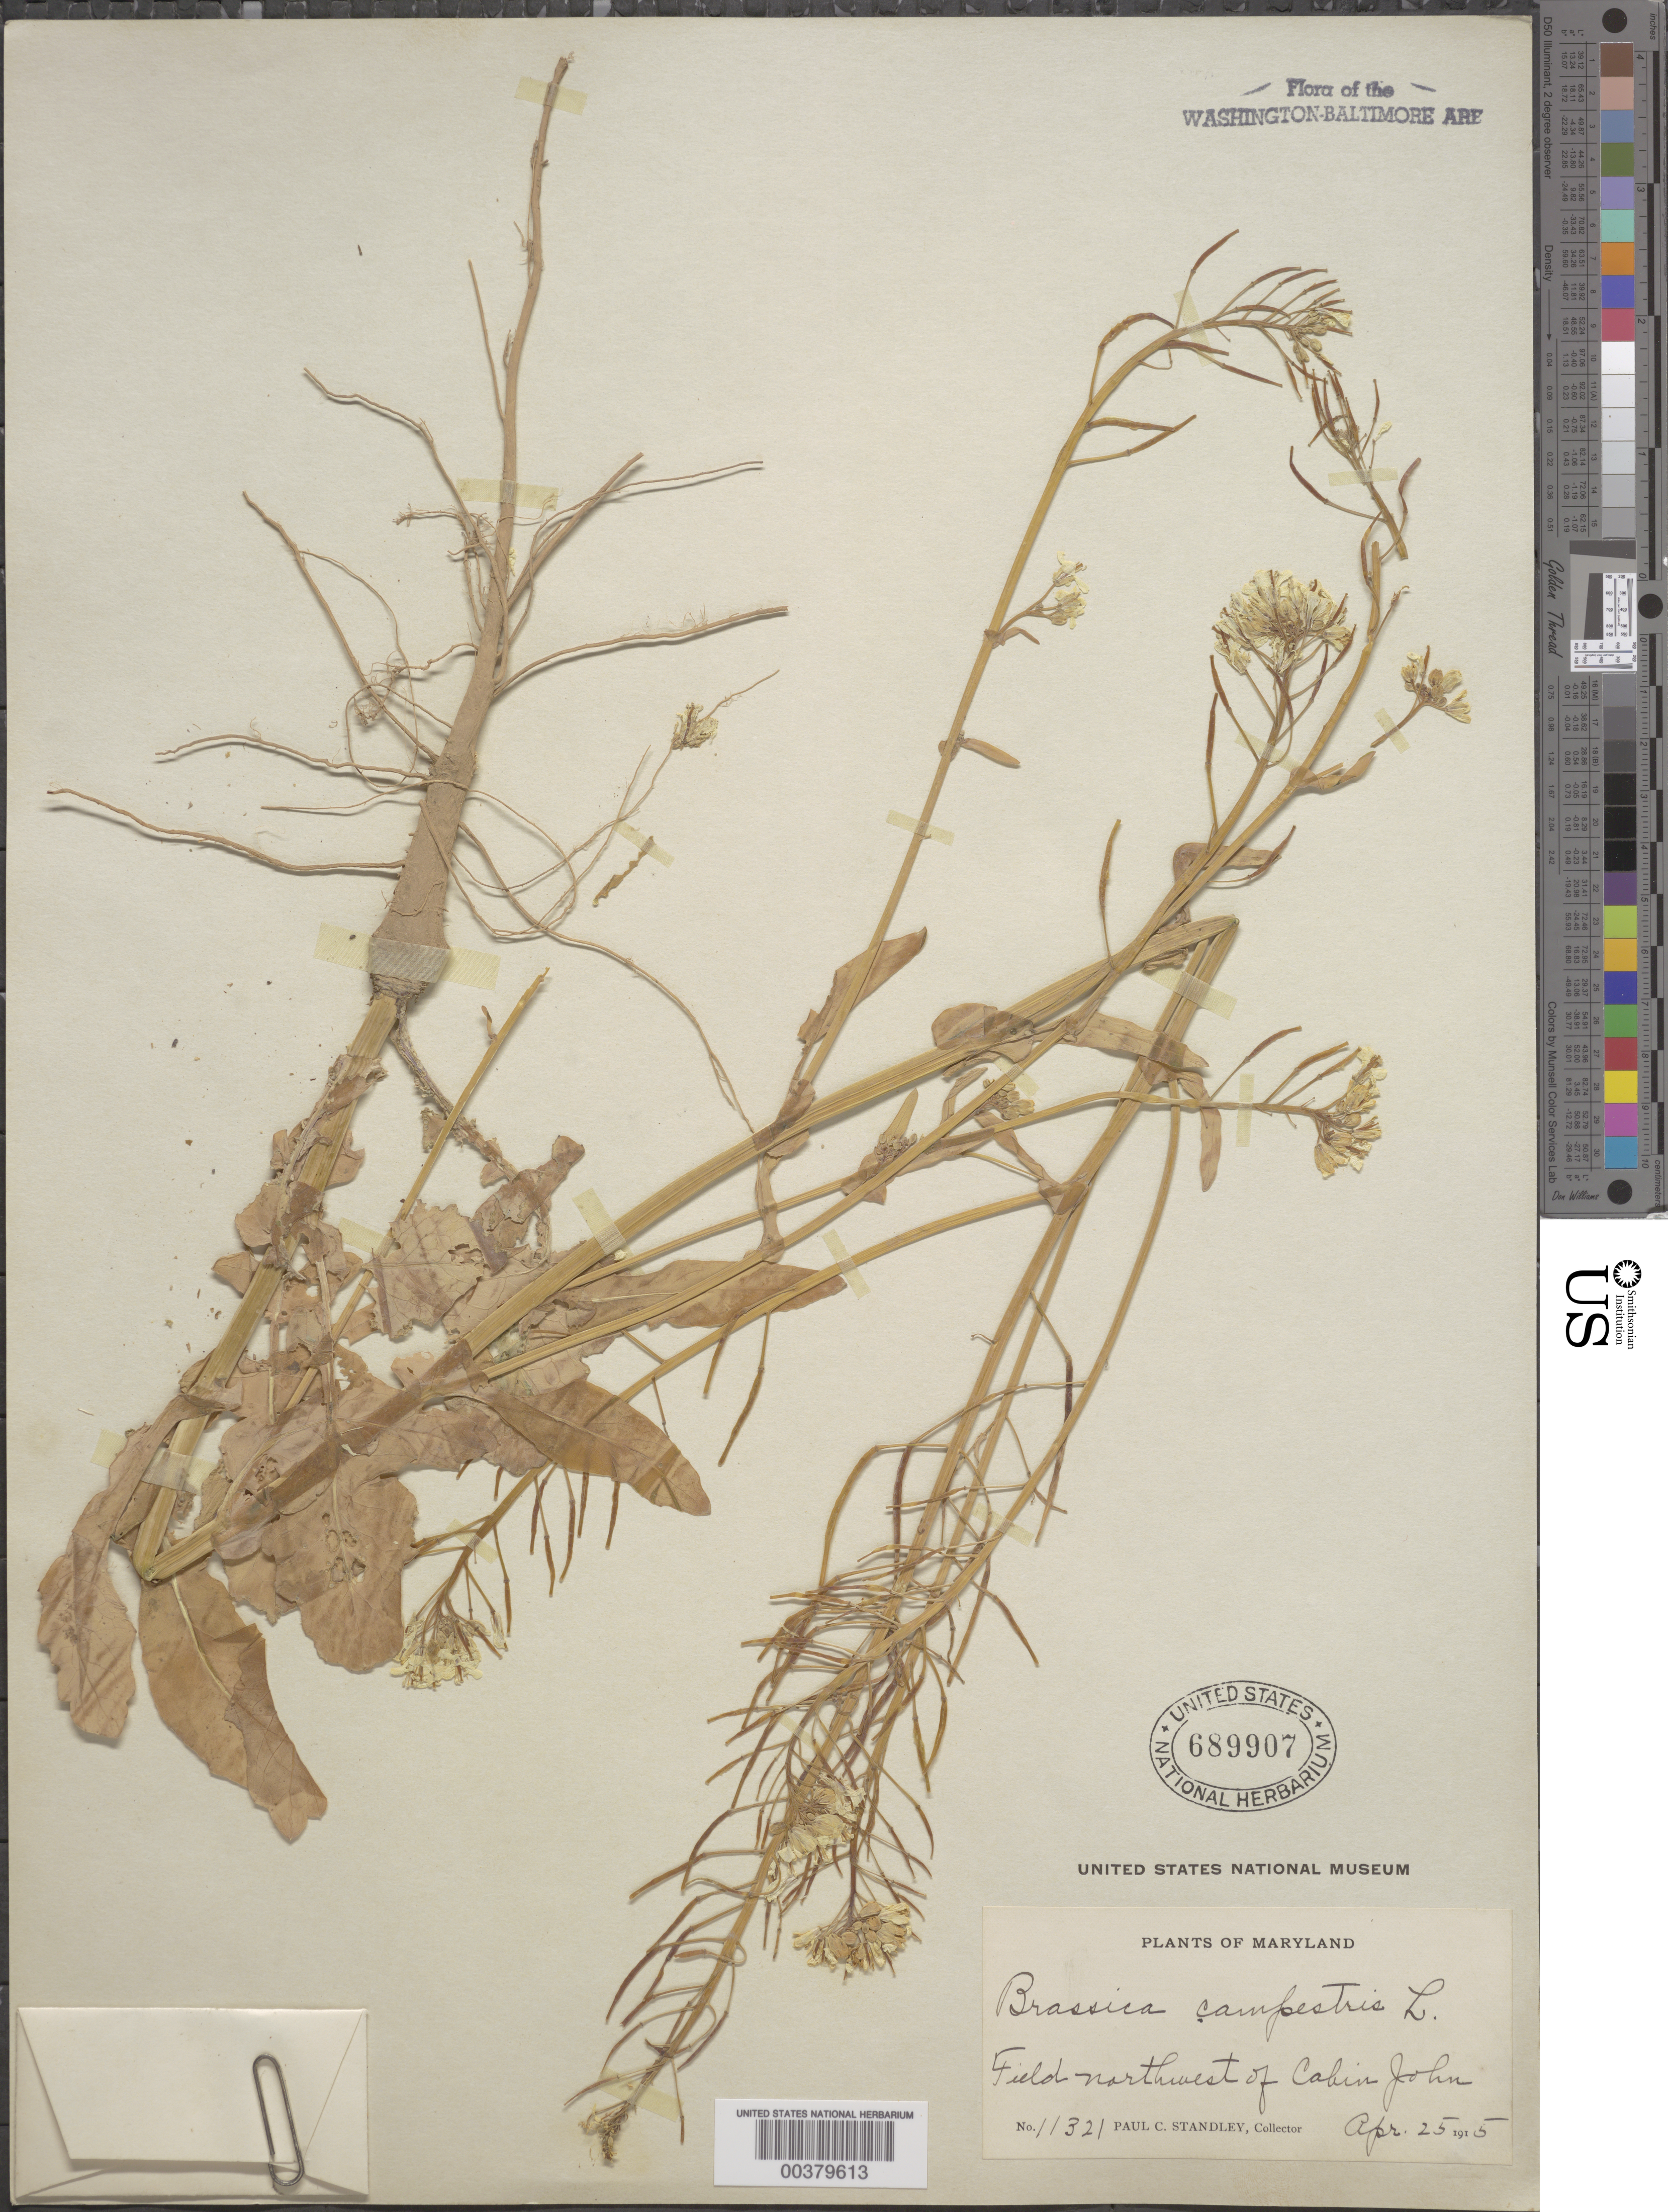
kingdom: Plantae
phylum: Tracheophyta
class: Magnoliopsida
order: Brassicales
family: Brassicaceae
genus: Brassica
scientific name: Brassica rapa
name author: L.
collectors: P. C. Standley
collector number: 11321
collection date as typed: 25 Apr 1915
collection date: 1915-04-25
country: United States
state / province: Maryland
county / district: Montgomery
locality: northwest of Cabin John C. & O. Canal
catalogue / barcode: US 689907